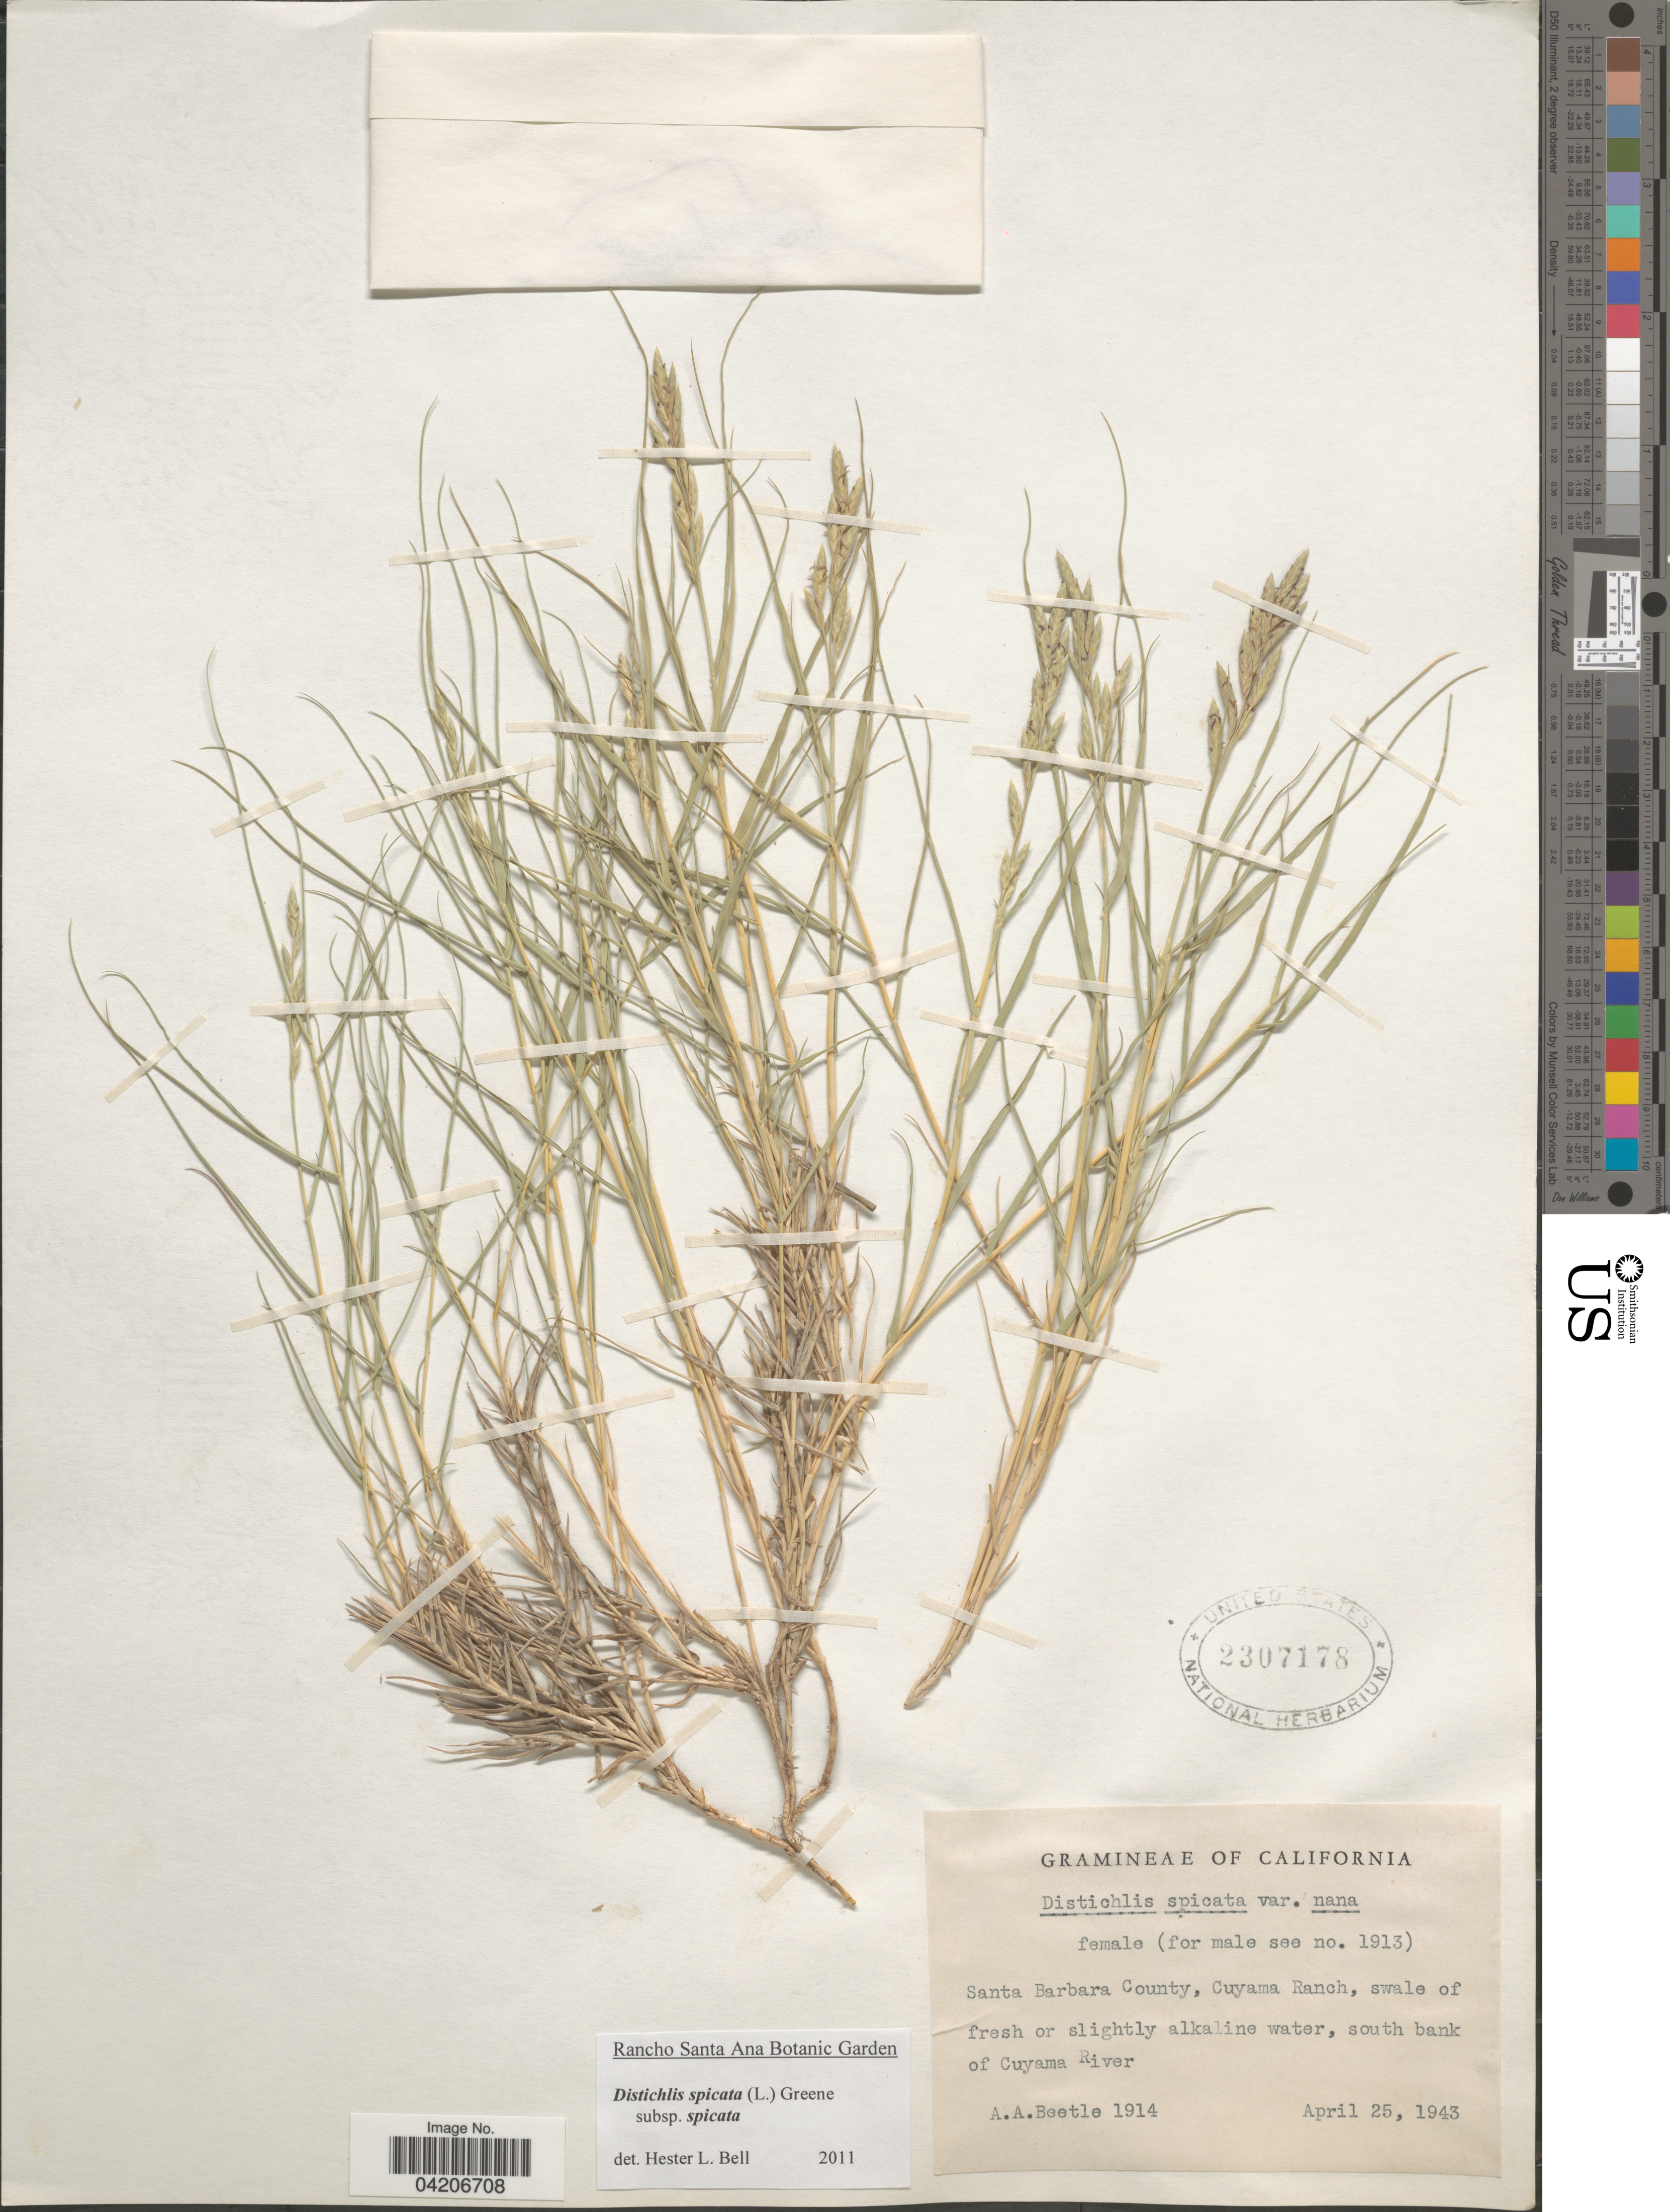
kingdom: Plantae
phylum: Tracheophyta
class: Liliopsida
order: Poales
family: Poaceae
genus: Distichlis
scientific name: Distichlis spicata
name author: (L.) Greene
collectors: A. A. Beetle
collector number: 1914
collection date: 1943-04-25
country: United States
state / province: California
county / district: Santa Barbara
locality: Santa Barbara County, Cuyama Ranch, swale of fresh or slightly alkaline water, south bank of Cuyama River.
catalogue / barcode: US 2307178